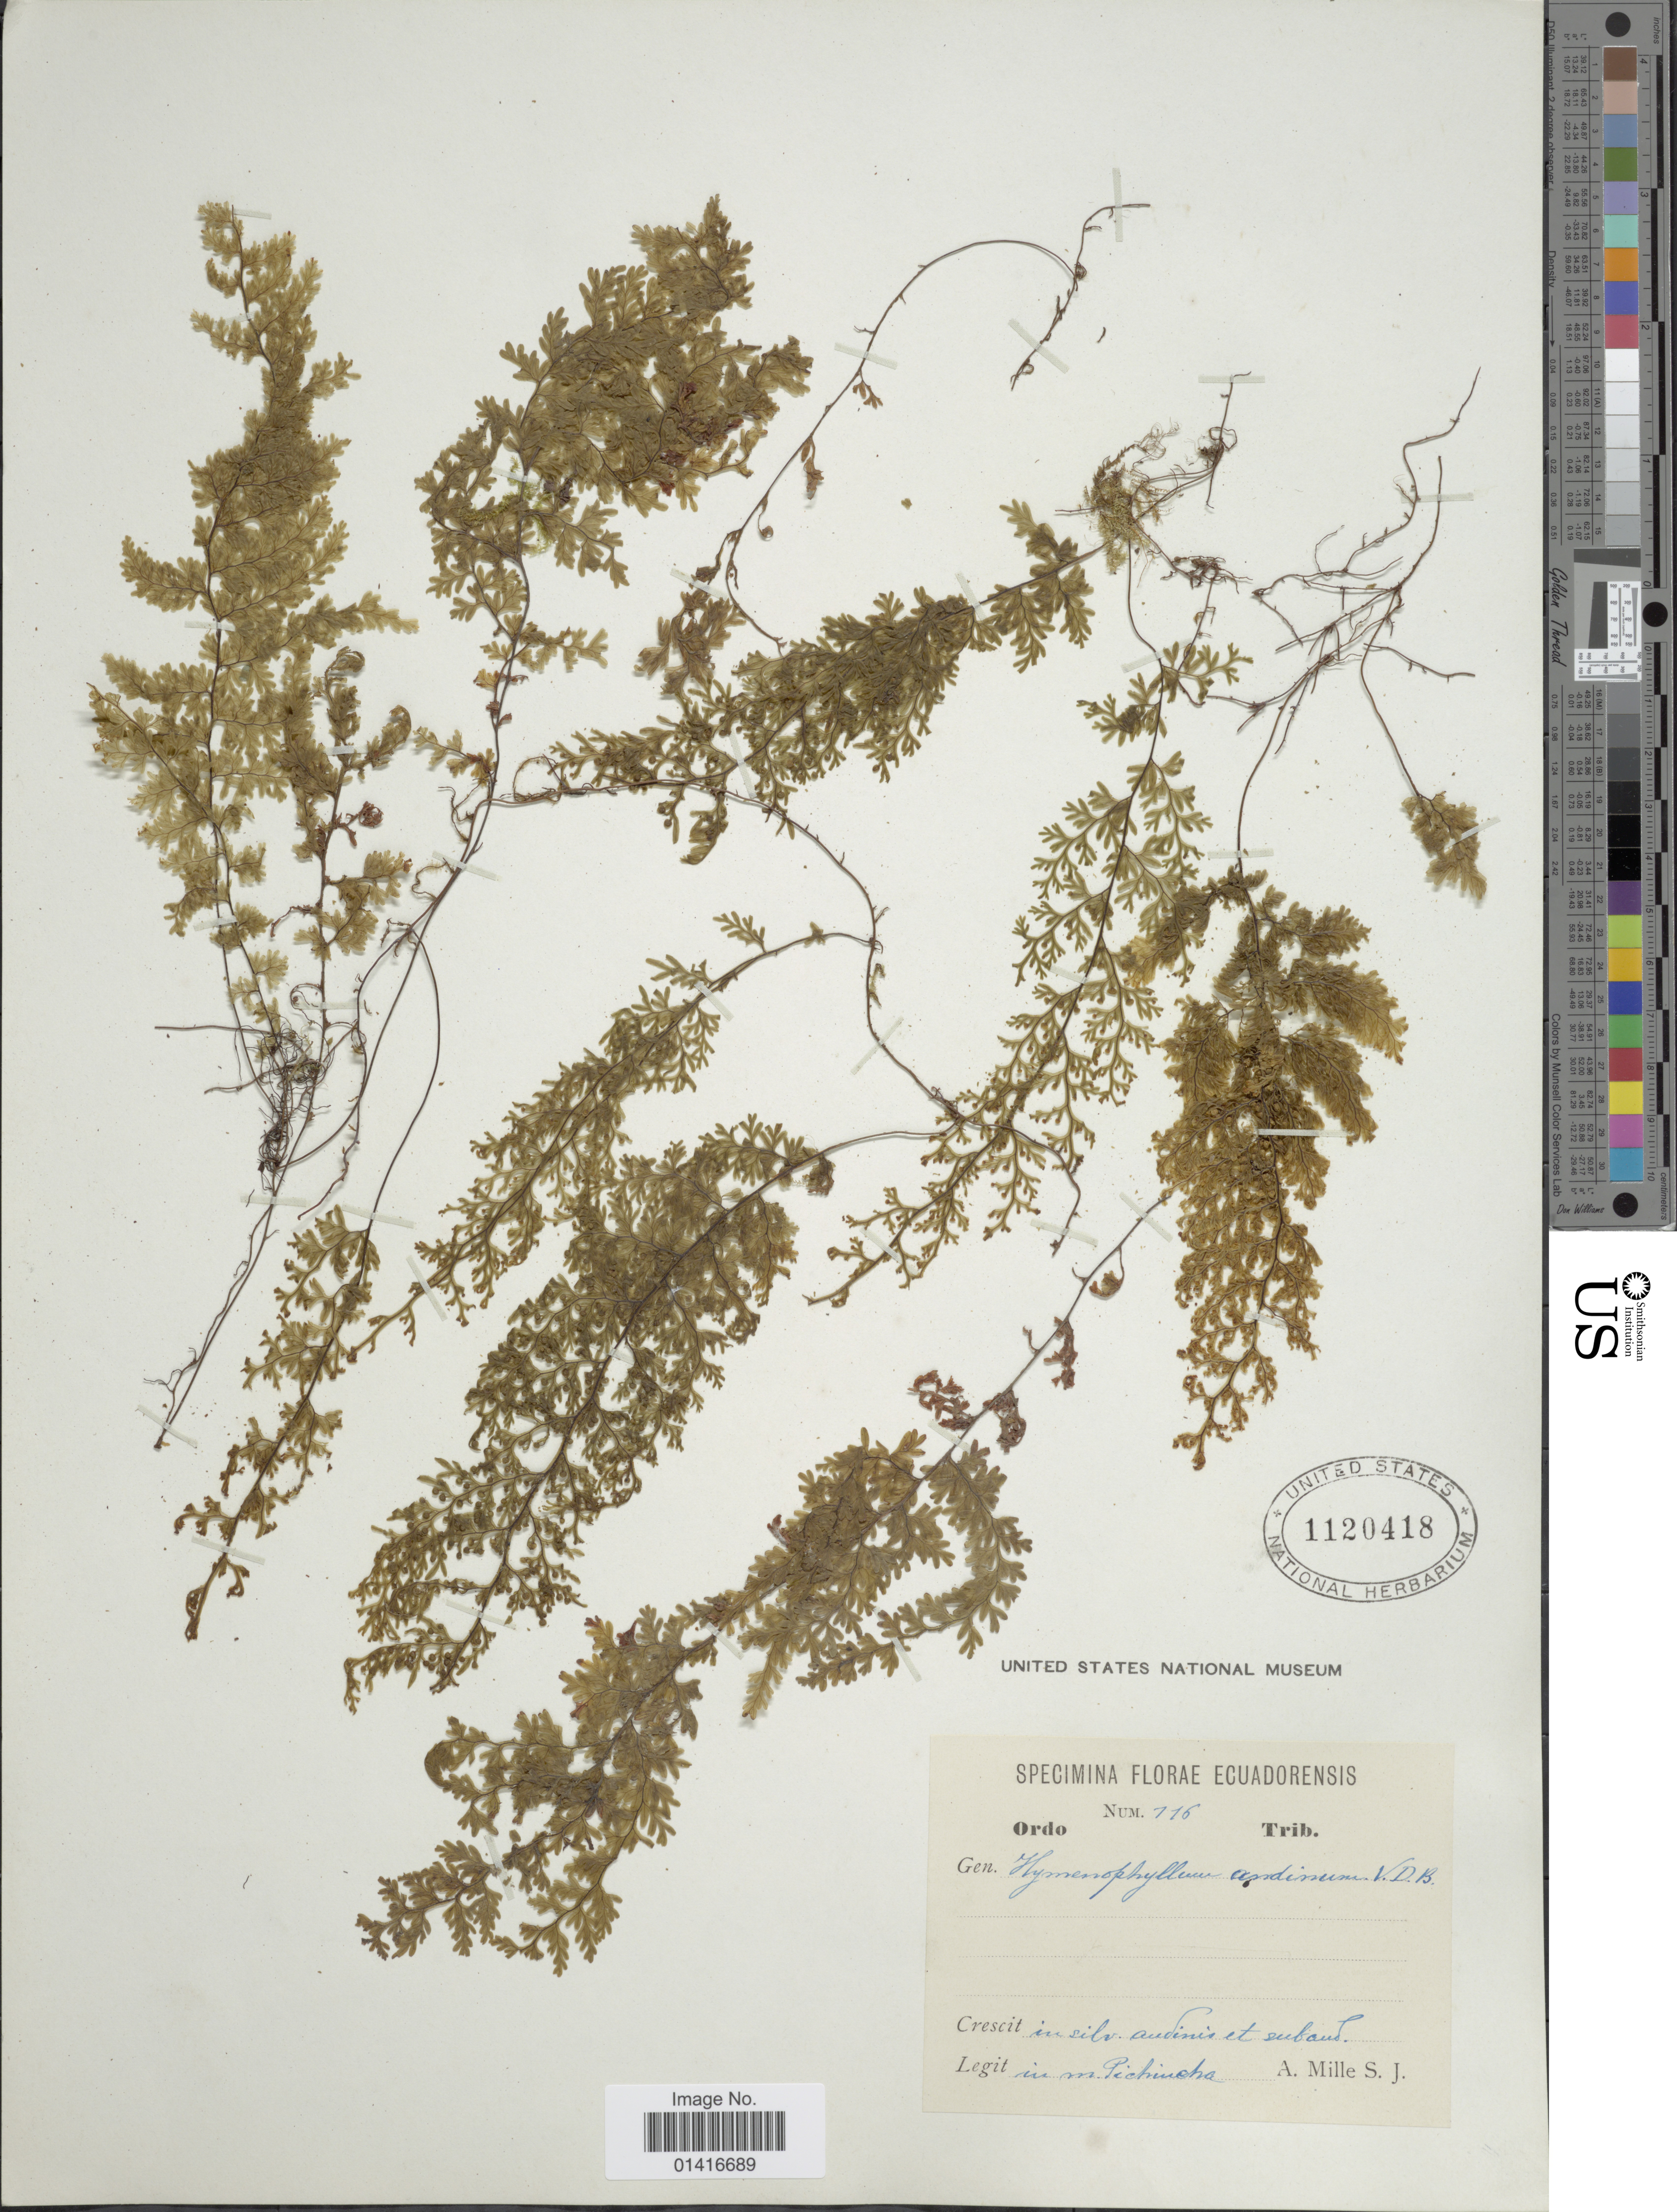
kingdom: Plantae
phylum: Tracheophyta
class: Polypodiopsida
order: Hymenophyllales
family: Hymenophyllaceae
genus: Hymenophyllum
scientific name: Hymenophyllum myriocarpum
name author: Hook.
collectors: A. Mille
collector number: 116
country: Ecuador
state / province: Pichincha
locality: In silv. audinis et subaud in m. Pichincha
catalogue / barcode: US 1120418